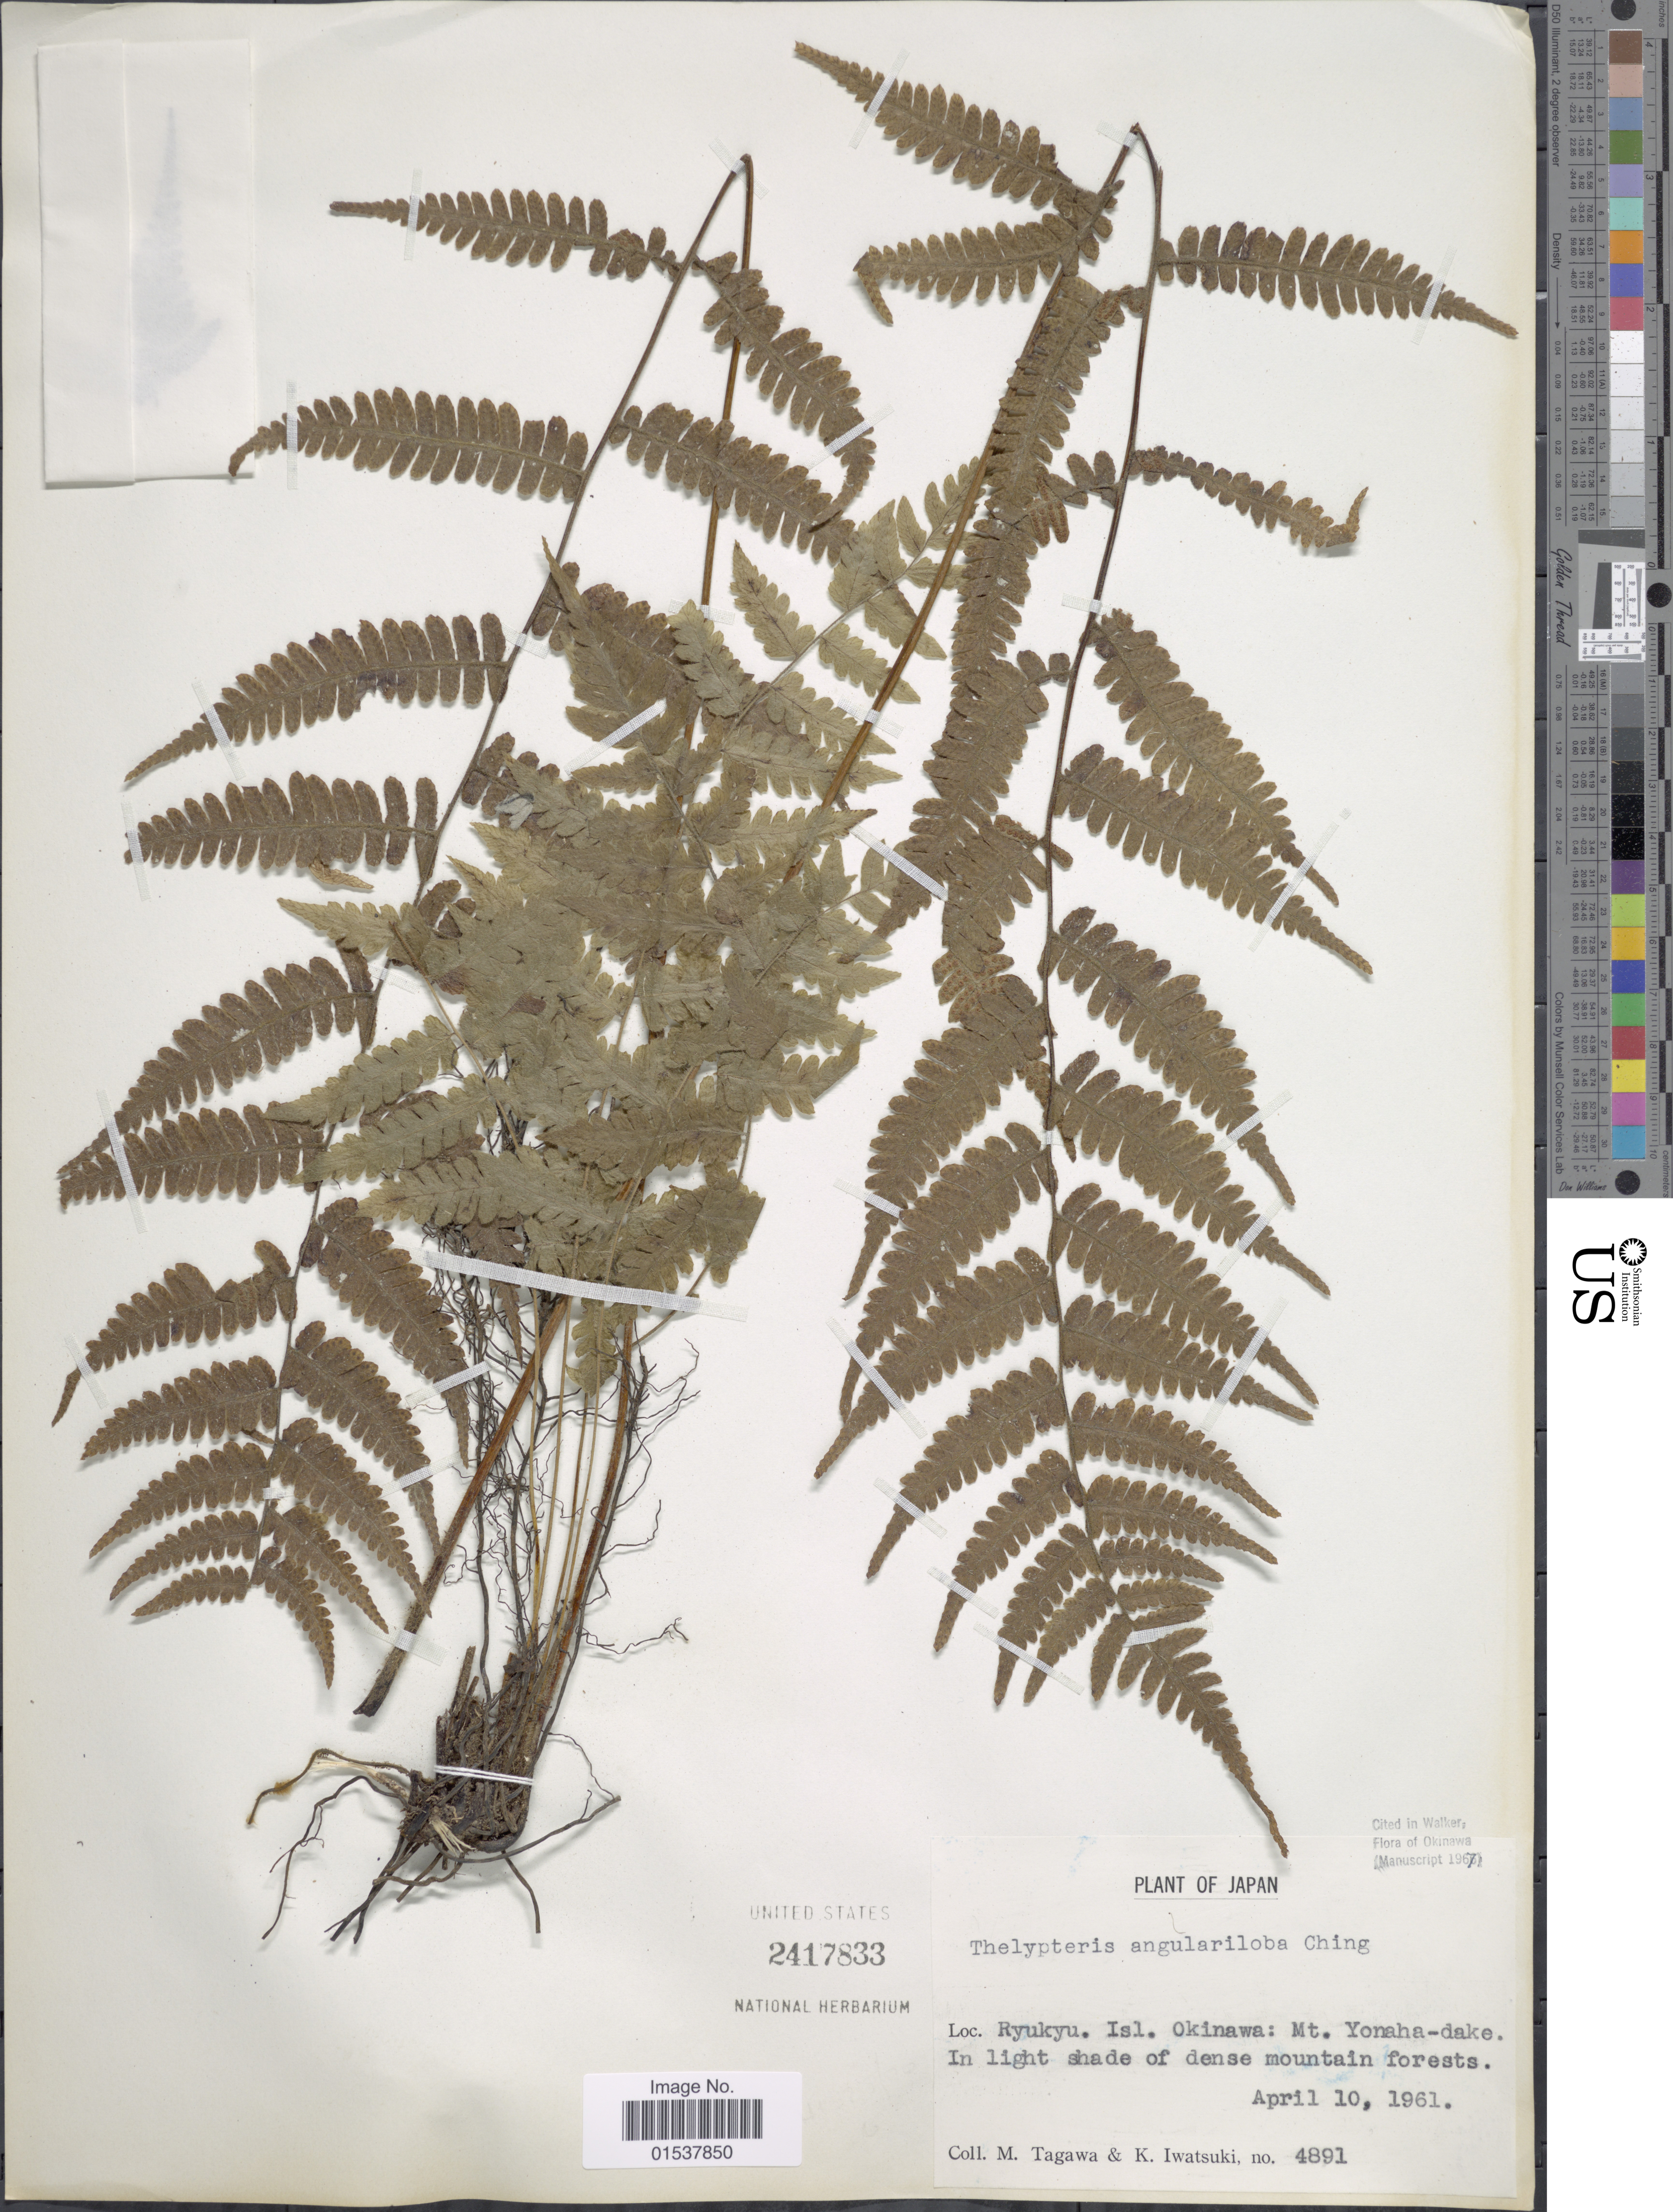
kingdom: Plantae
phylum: Tracheophyta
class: Polypodiopsida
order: Polypodiales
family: Thelypteridaceae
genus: Parathelypteris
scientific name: Parathelypteris angulariloba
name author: (Ching) Ching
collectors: M. Tagawa & K. Iwatsuki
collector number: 4891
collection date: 1961-04-10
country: Japan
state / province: Okinawa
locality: Ryukyu. Isl. Okinawa: Mt. Yonaha-dake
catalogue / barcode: US 2417833